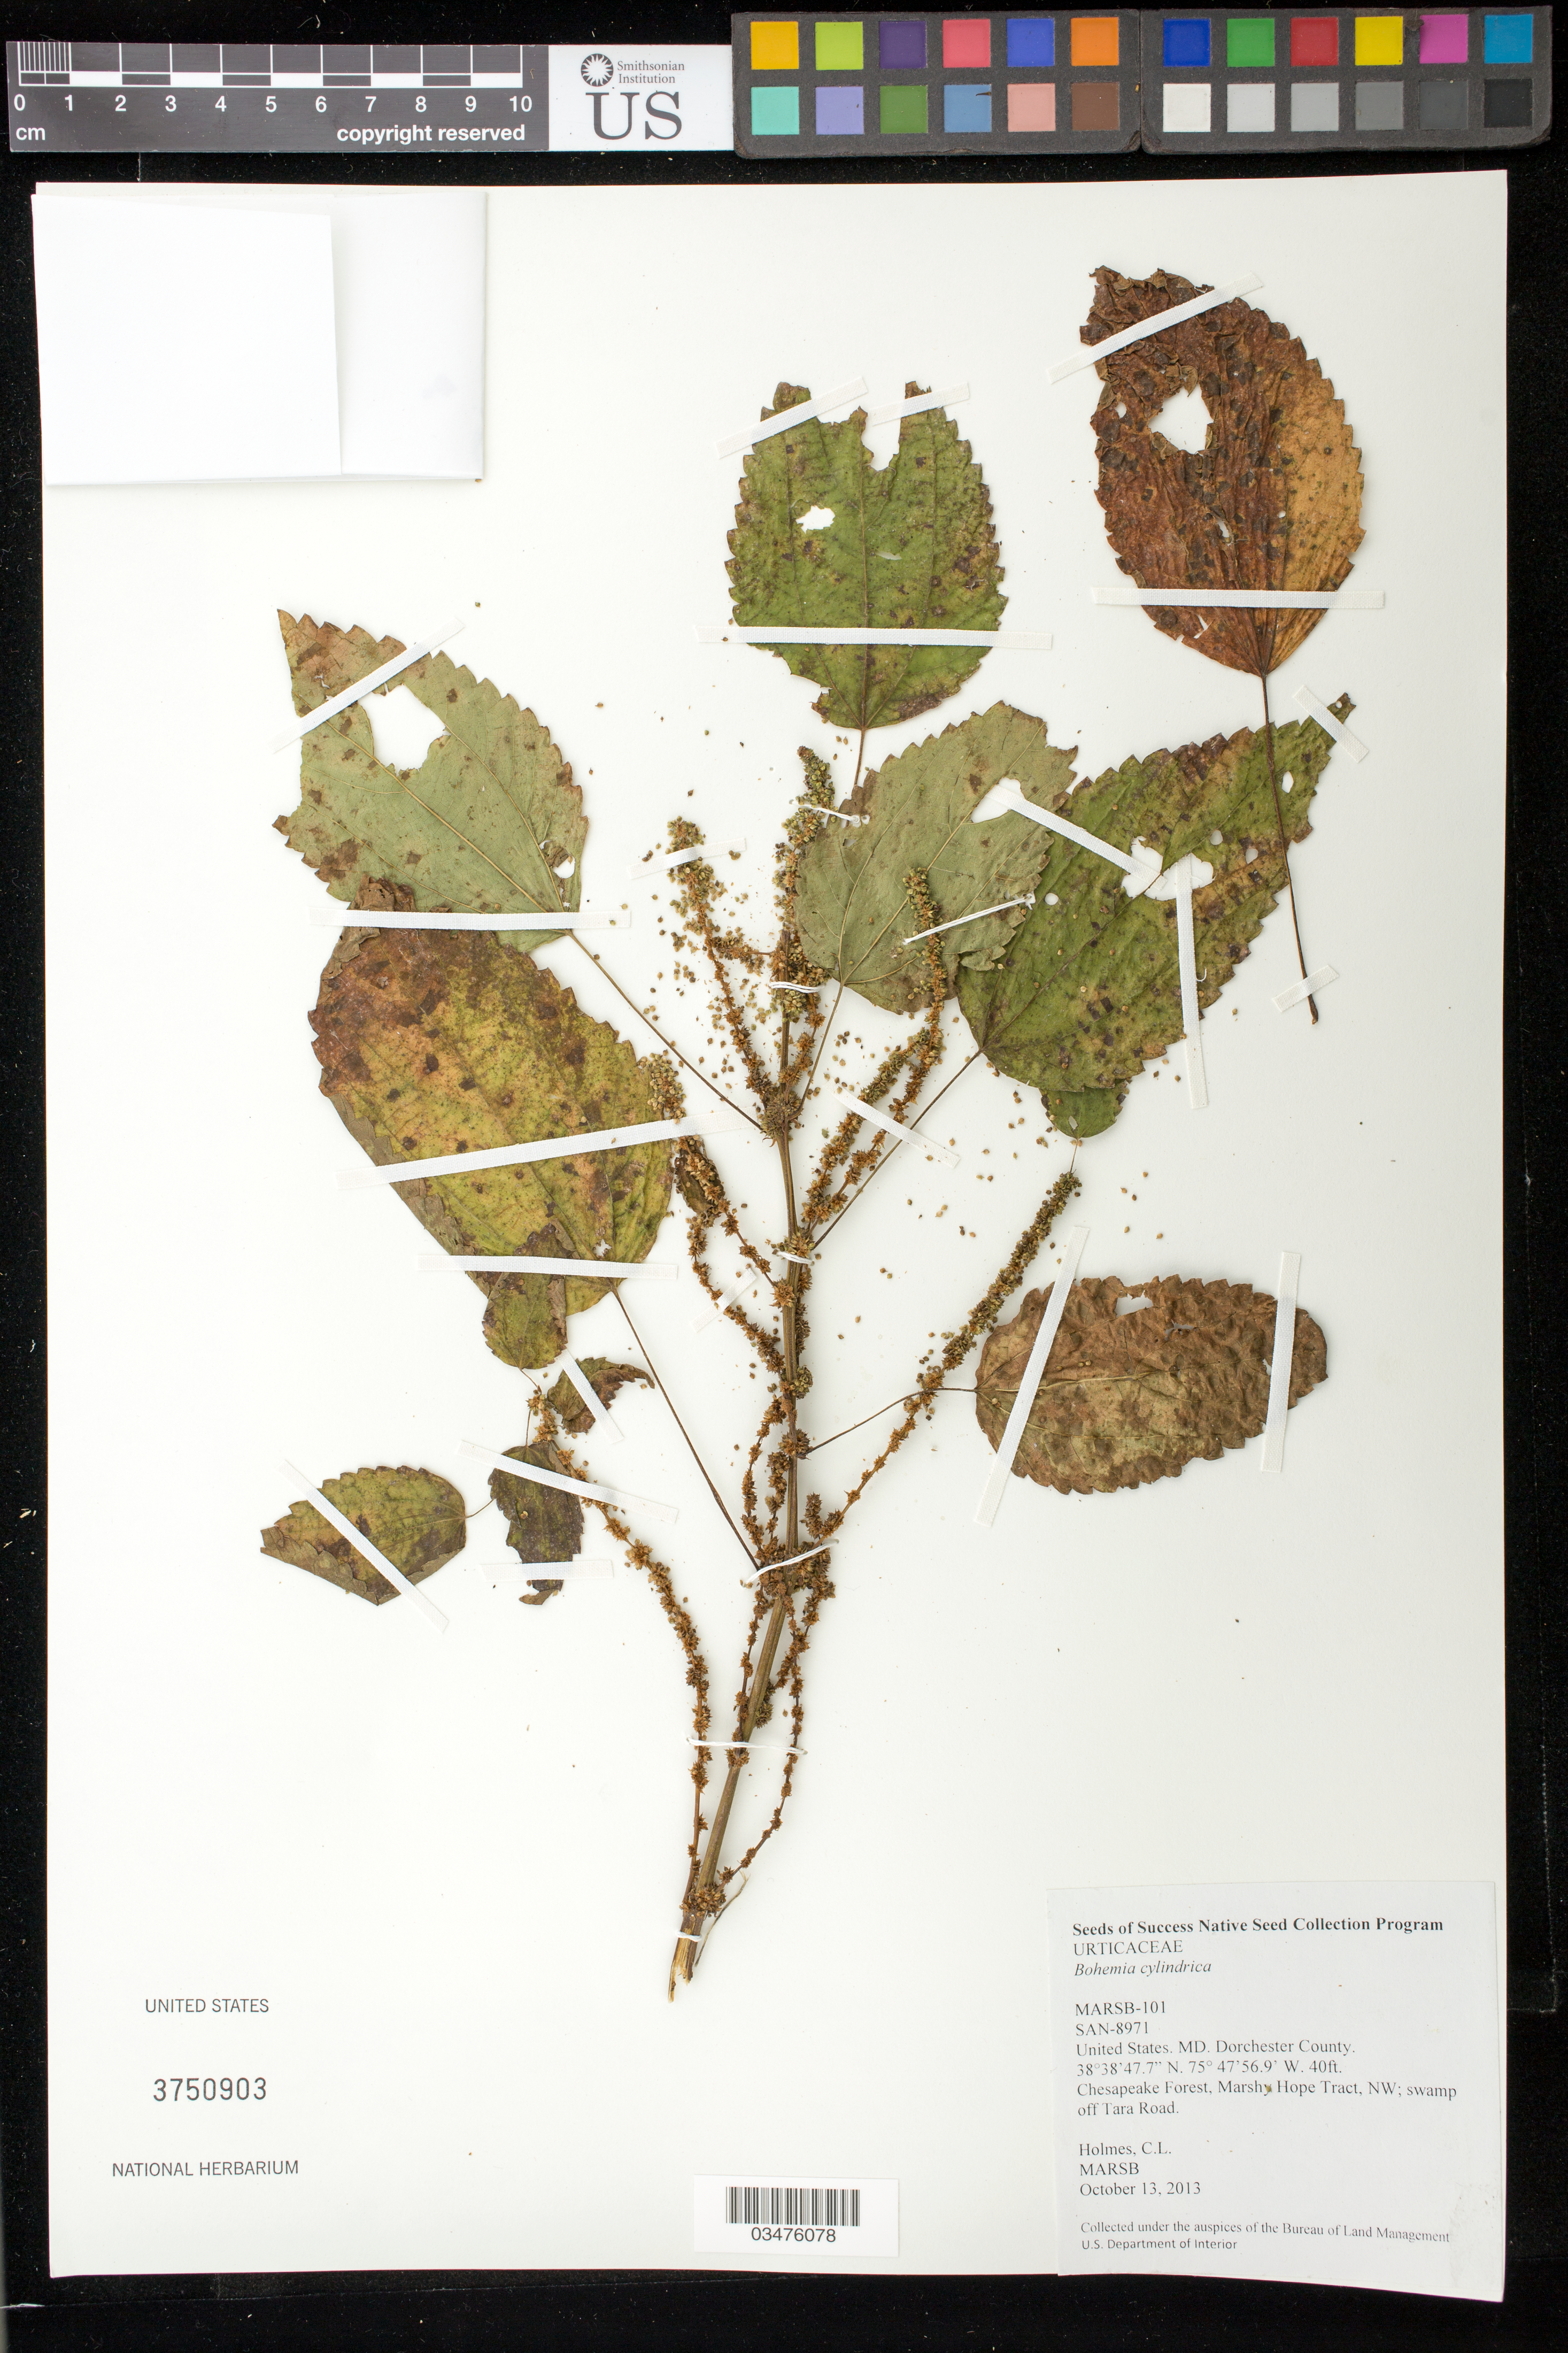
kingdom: Plantae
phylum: Tracheophyta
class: Magnoliopsida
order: Rosales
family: Urticaceae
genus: Boehmeria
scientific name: Boehmeria cylindrica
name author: (L.) Sw.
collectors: C. Holmes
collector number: MARSB-101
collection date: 2013-10-13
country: United States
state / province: Maryland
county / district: Dorchester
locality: Chesapeake Forest, Marshy Hope Tract, swamp off Tara Road.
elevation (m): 12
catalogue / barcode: US 3750903